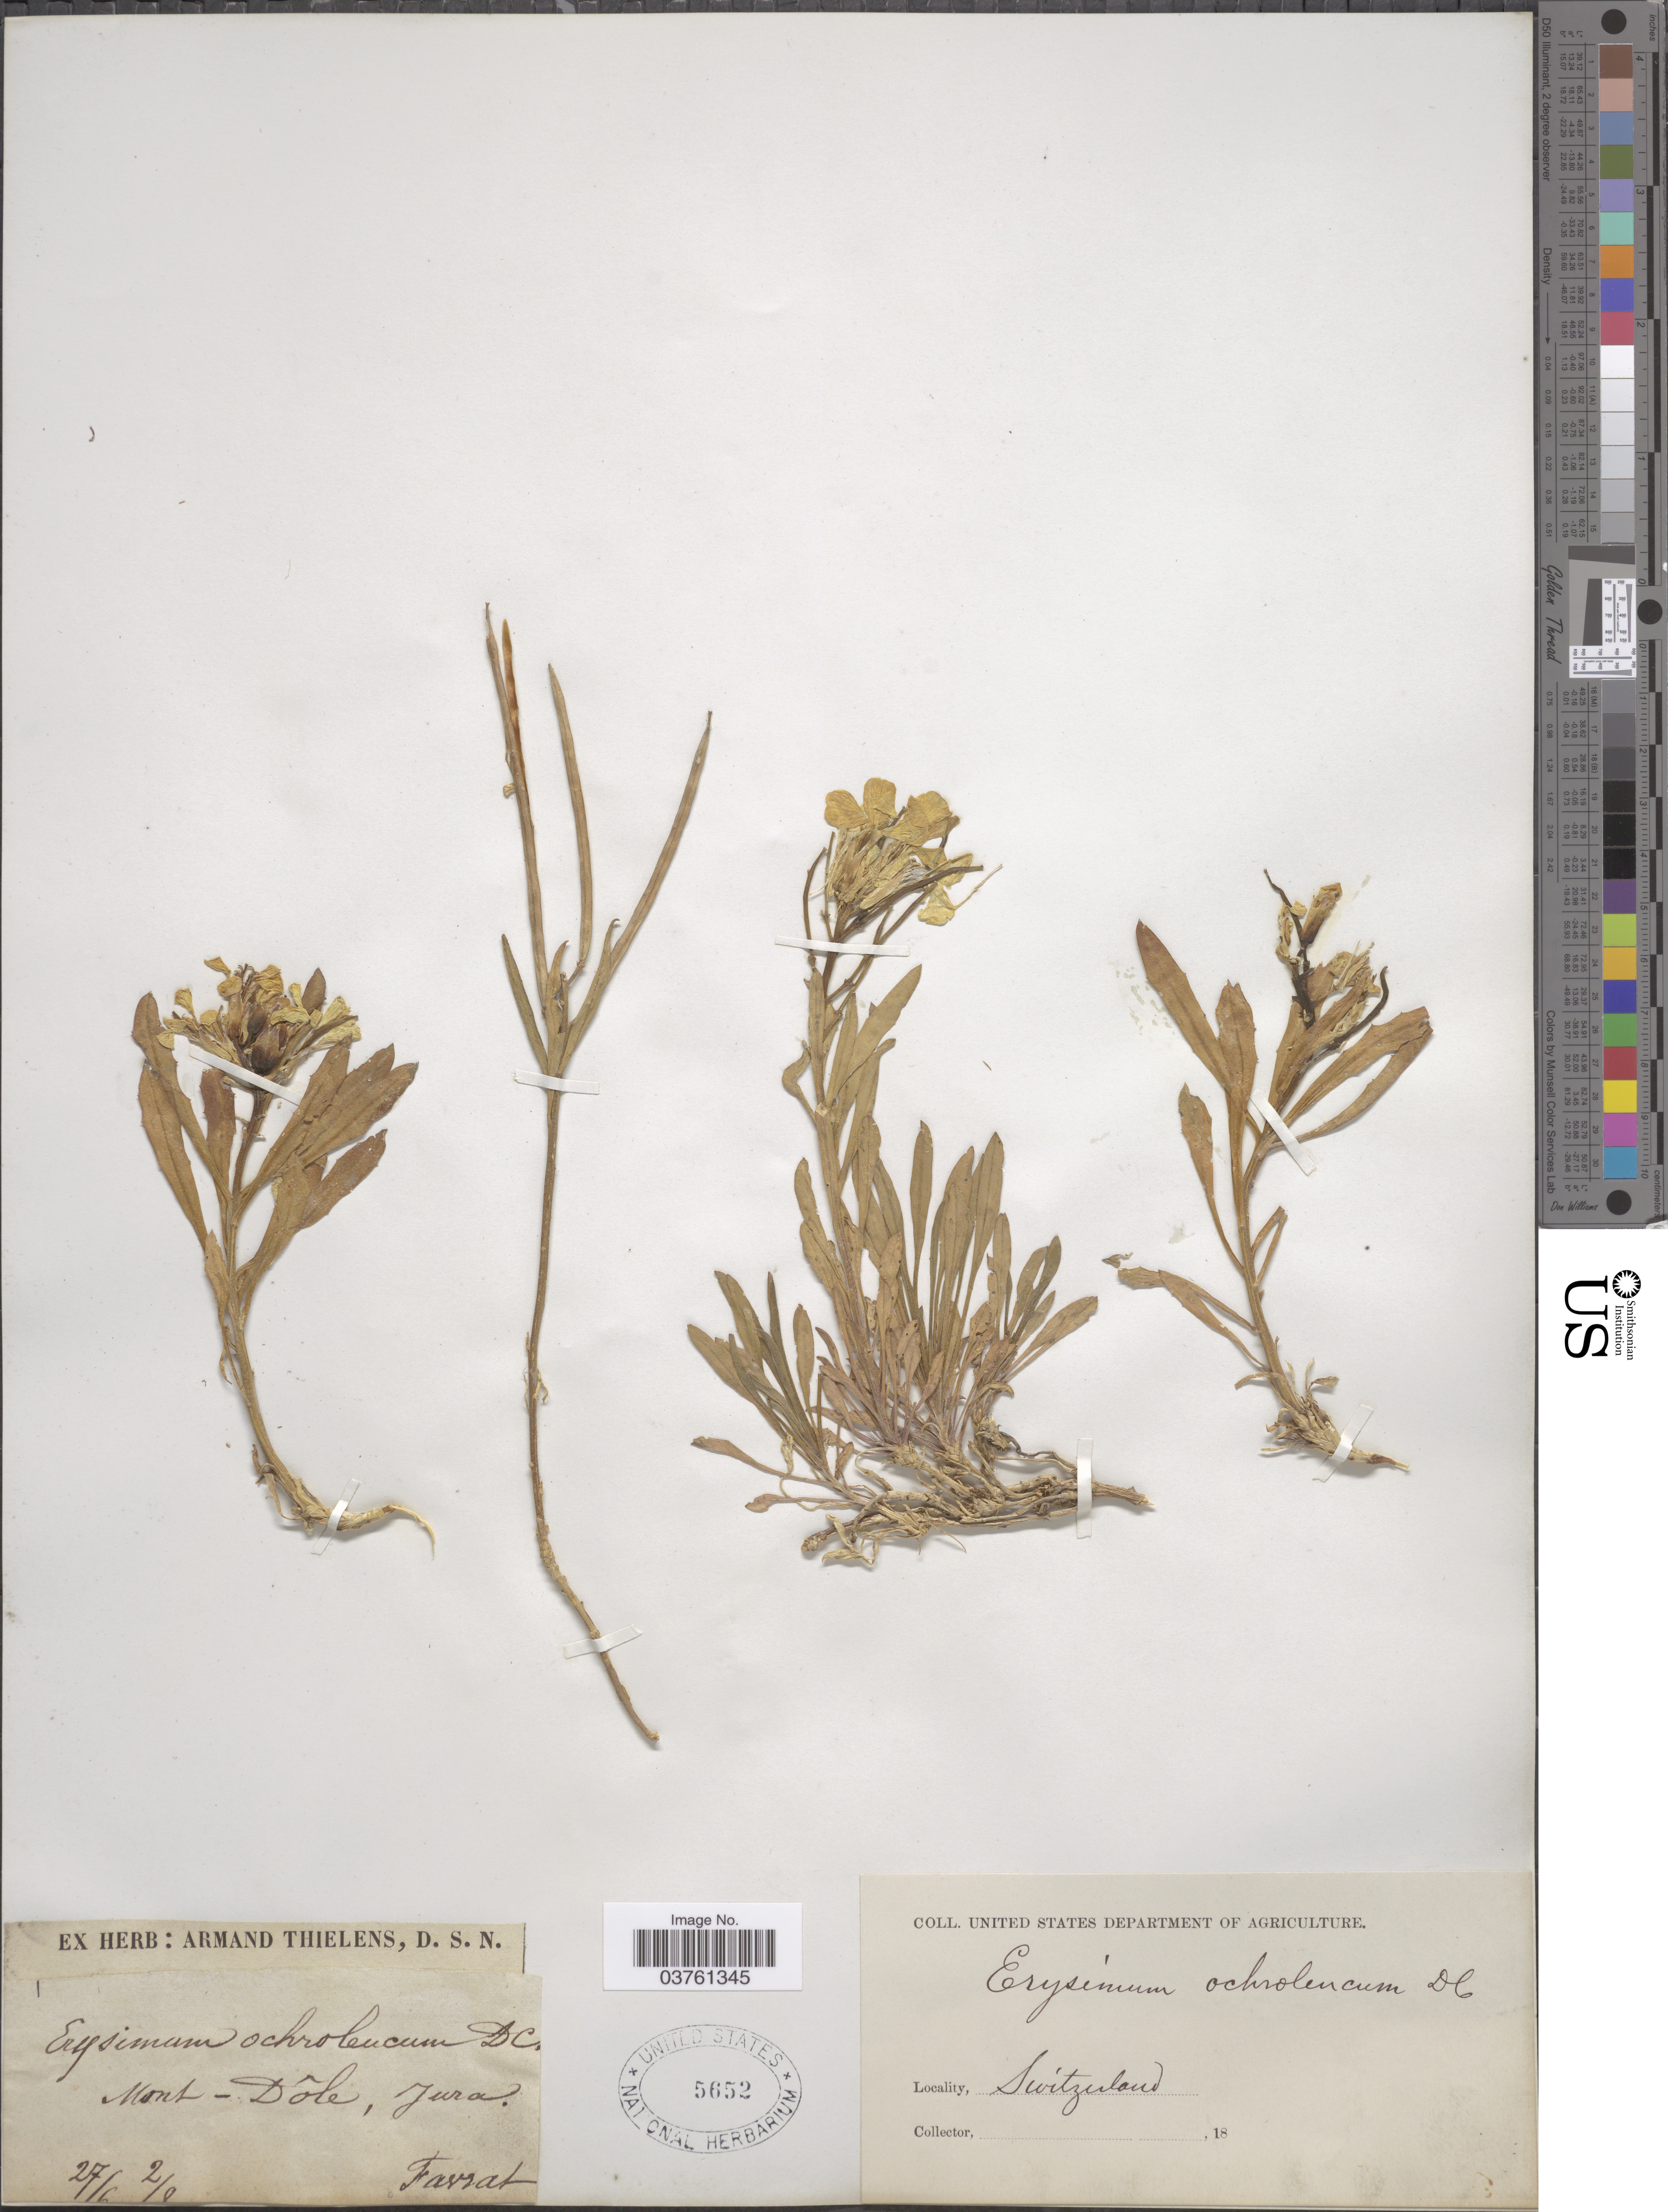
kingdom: Plantae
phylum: Tracheophyta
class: Magnoliopsida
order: Brassicales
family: Brassicaceae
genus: Erysimum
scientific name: Erysimum ochroleucum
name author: (Haller f. ex Schleich.) DC.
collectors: L. Favrat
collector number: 1?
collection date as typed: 27/6 2/8 18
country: Switzerland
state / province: Jura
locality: Mont-Dôle.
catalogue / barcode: US 5652